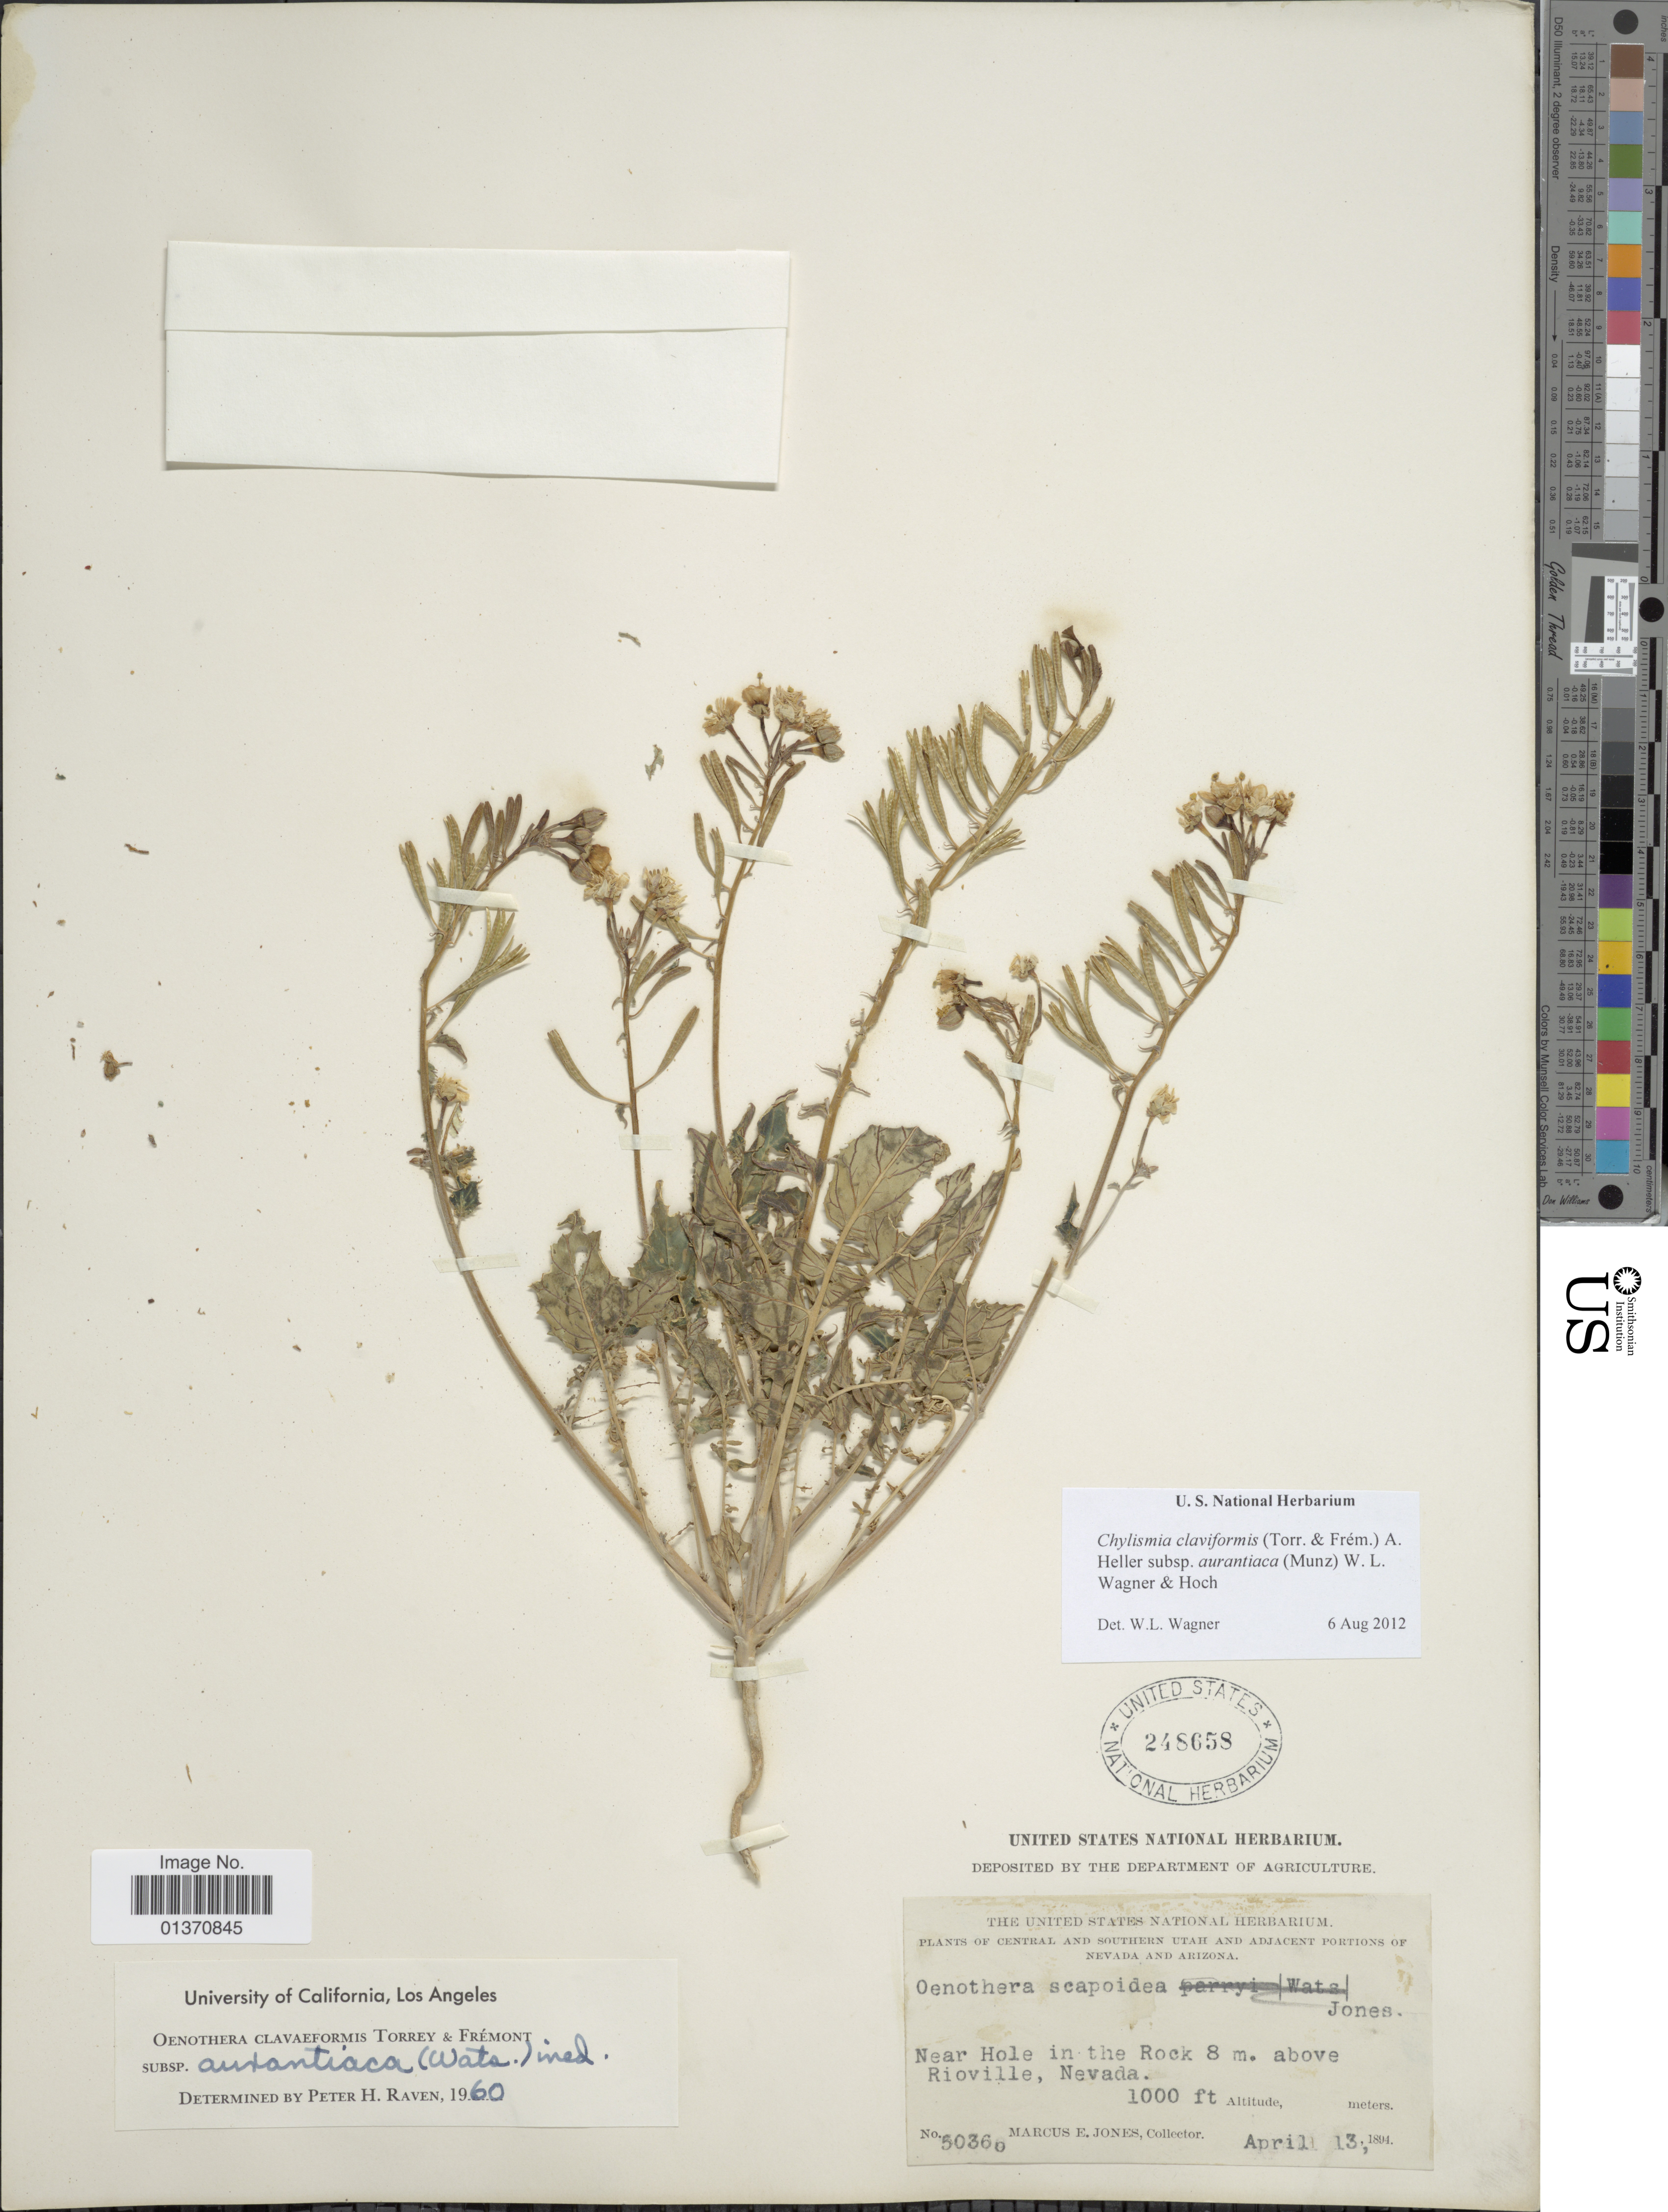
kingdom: Plantae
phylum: Tracheophyta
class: Magnoliopsida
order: Myrtales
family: Onagraceae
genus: Chylismia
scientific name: Chylismia claviformis subsp. aurantiaca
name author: (Munz) W.L. Wagner & Hoch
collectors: M. E. Jones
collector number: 5036o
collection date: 1894-04-13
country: United States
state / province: Nevada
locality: Central and Southern Utah and Adjacent Portions of Nevada and Arizona, Near Hole in the Rock 8 m. above Rioville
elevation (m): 305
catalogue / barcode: US 248658